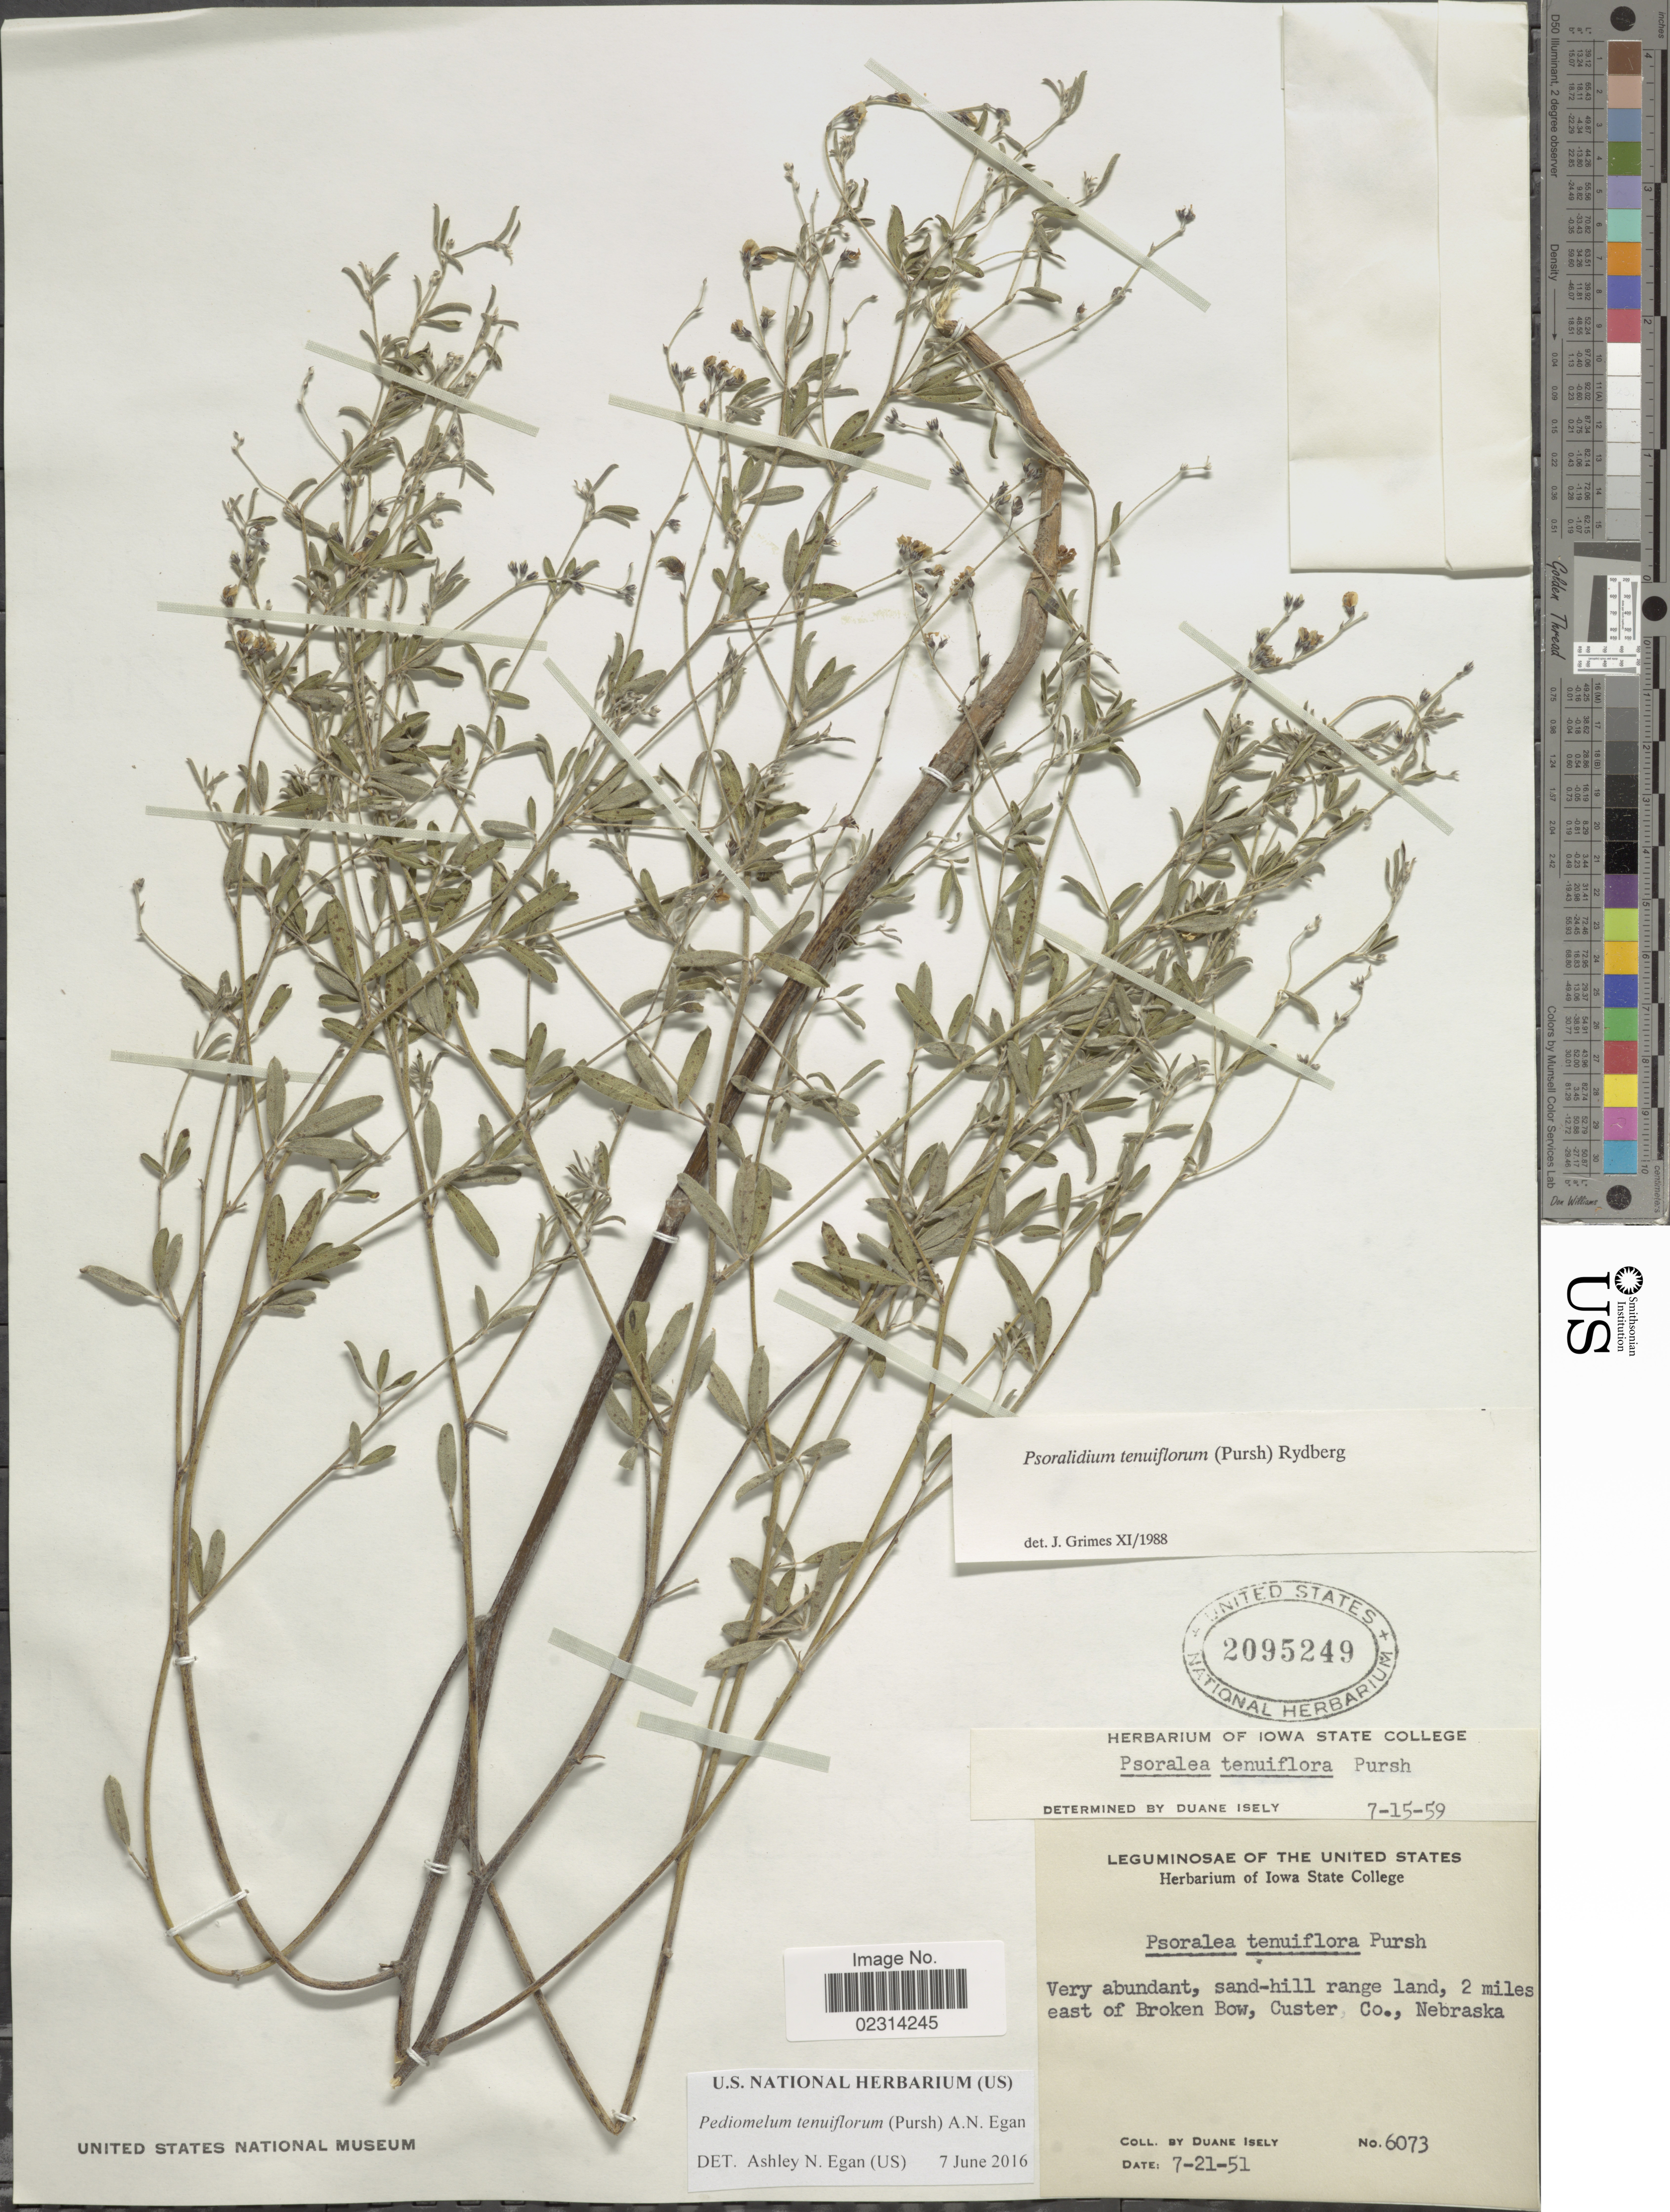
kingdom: Plantae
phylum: Tracheophyta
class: Magnoliopsida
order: Fabales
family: Fabaceae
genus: Psoralidium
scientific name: Psoralidium tenuiflorum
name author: (Pursh) Rydb.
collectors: D. Isely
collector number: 6073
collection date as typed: Transcribed d/m/y: 21/7/51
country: United States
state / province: Nebraska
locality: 2 miles east of Broken Bow, Custer Co.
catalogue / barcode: US 2095249